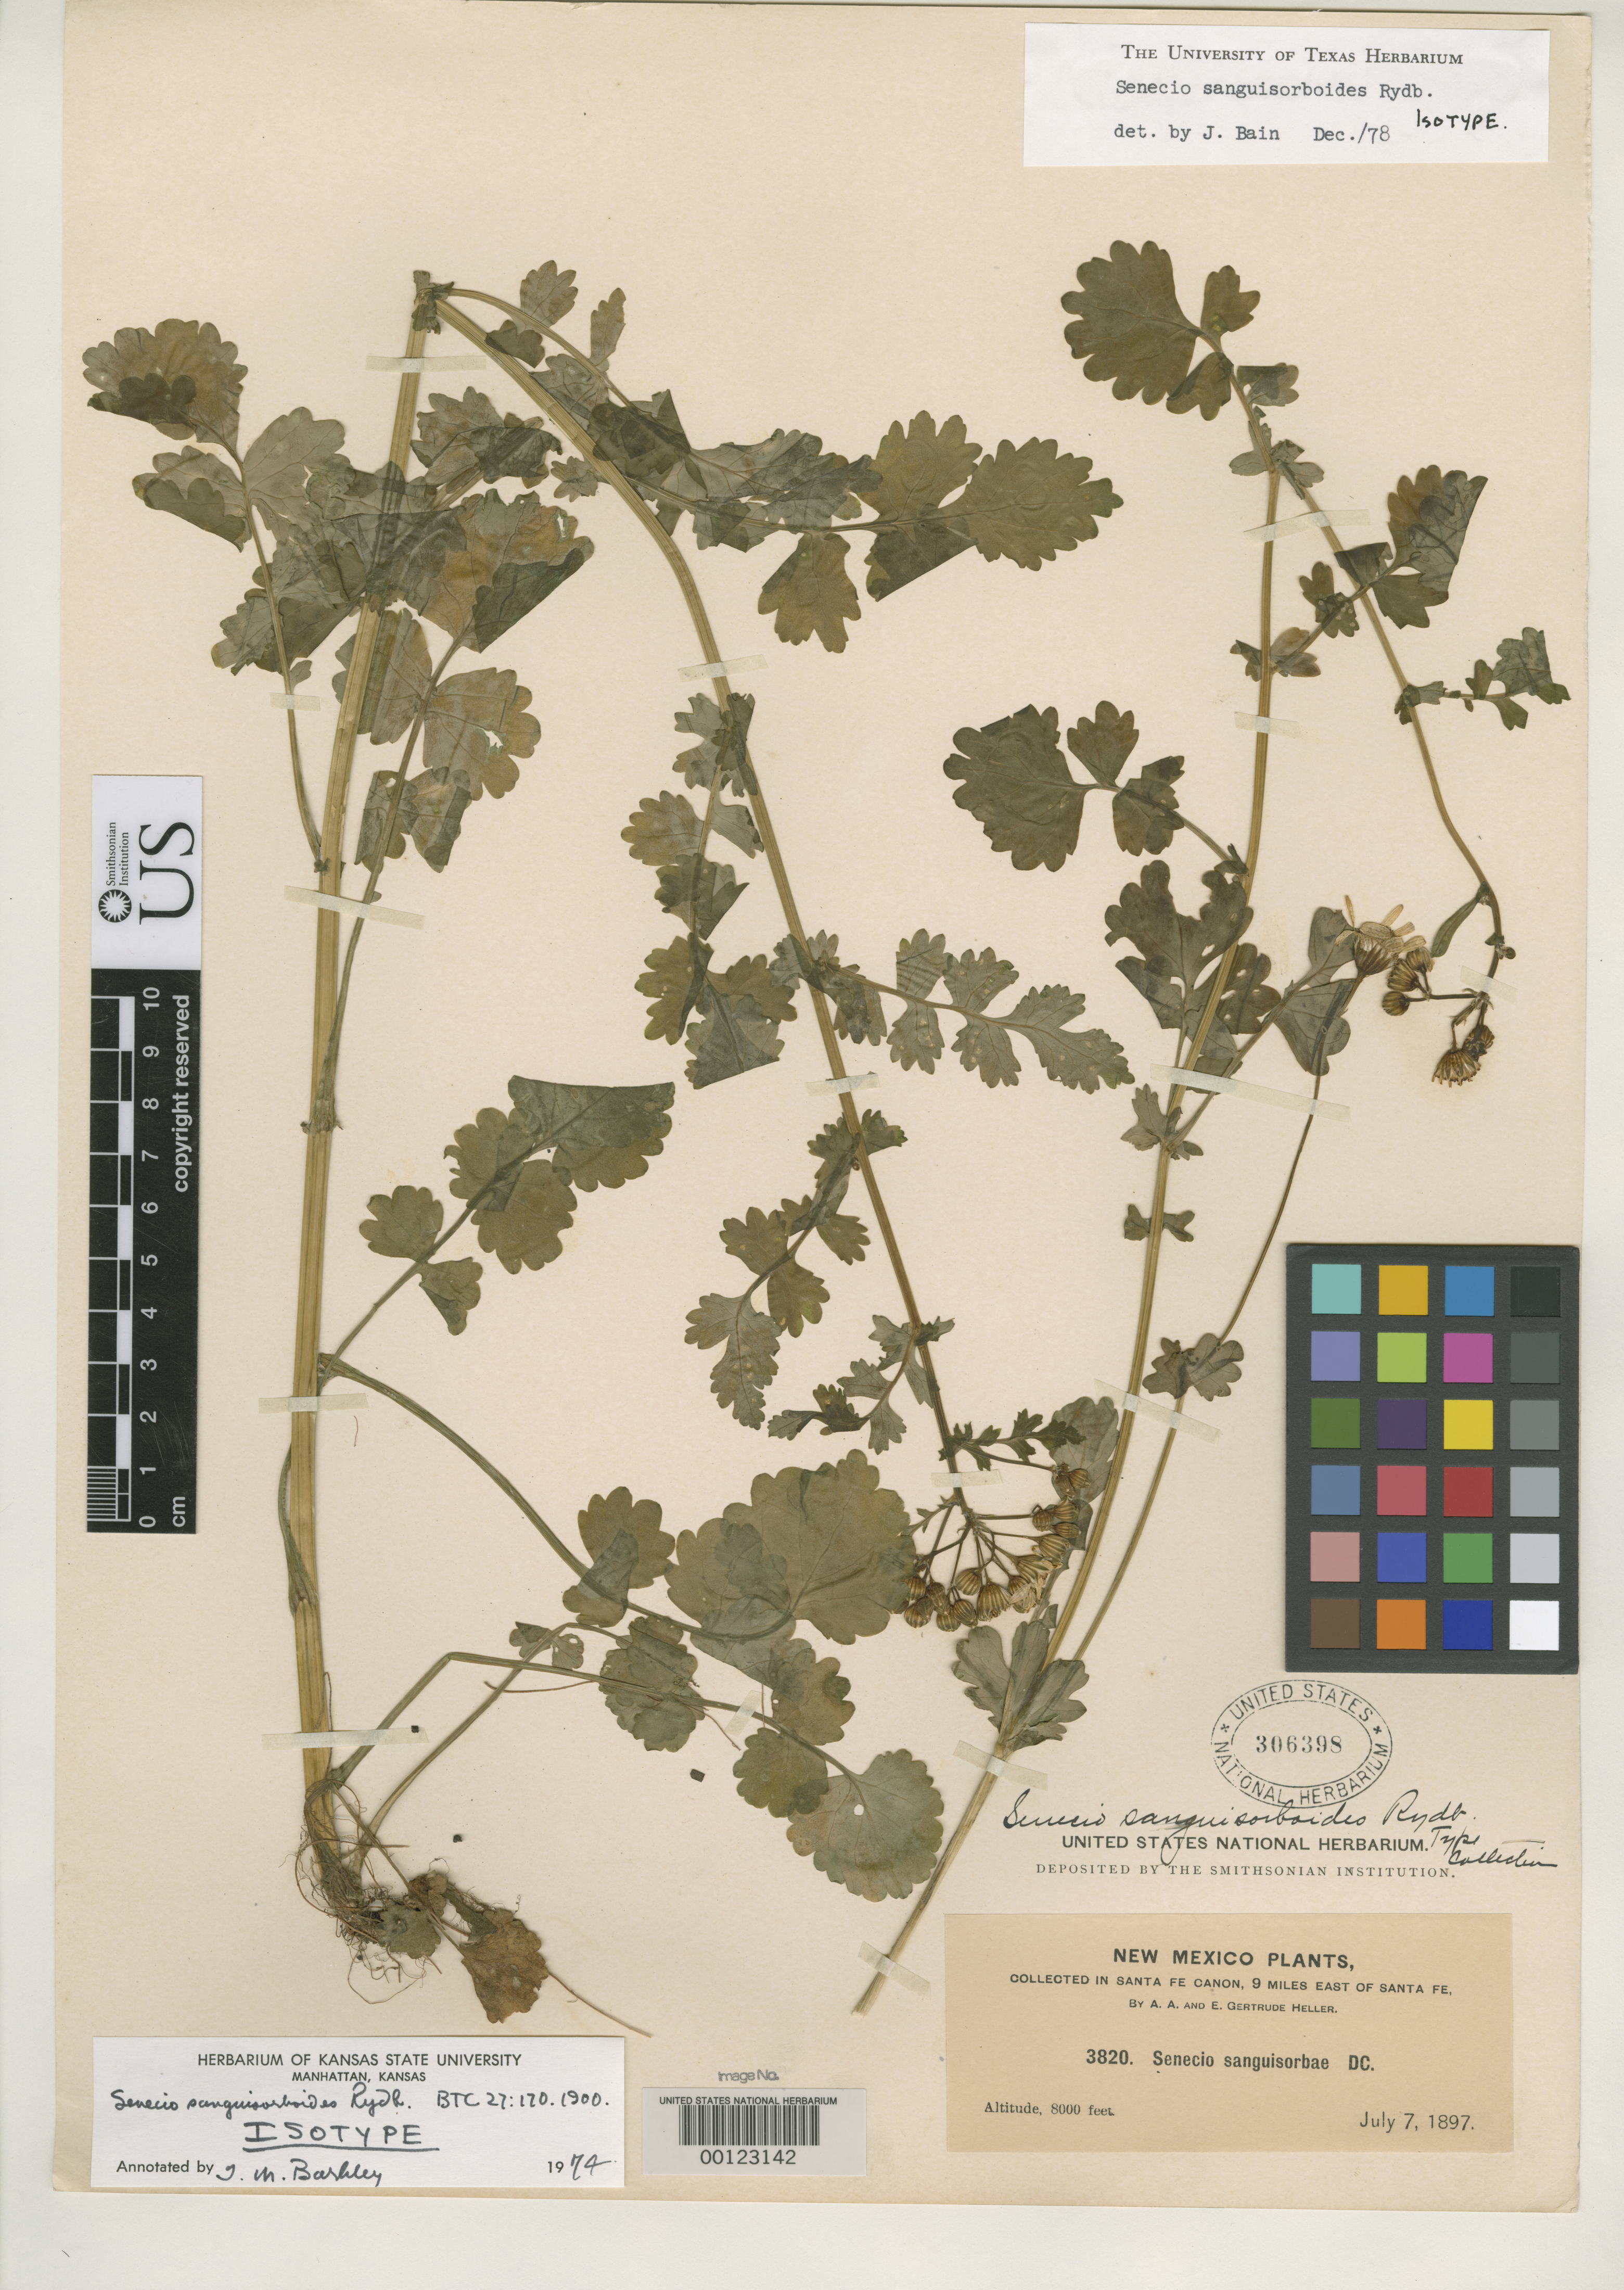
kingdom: Plantae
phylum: Tracheophyta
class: Magnoliopsida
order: Asterales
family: Asteraceae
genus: Senecio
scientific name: Senecio sanguisorboides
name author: Rydb.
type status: Isotype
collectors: A. A. Heller & E. G. Heller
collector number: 3820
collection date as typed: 07 Jul 1897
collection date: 1897-07-07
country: United States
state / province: New Mexico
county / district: Santa Fe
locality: Santa Fe Canyon, 9 mi E of Santa Fe.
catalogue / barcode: US 306398